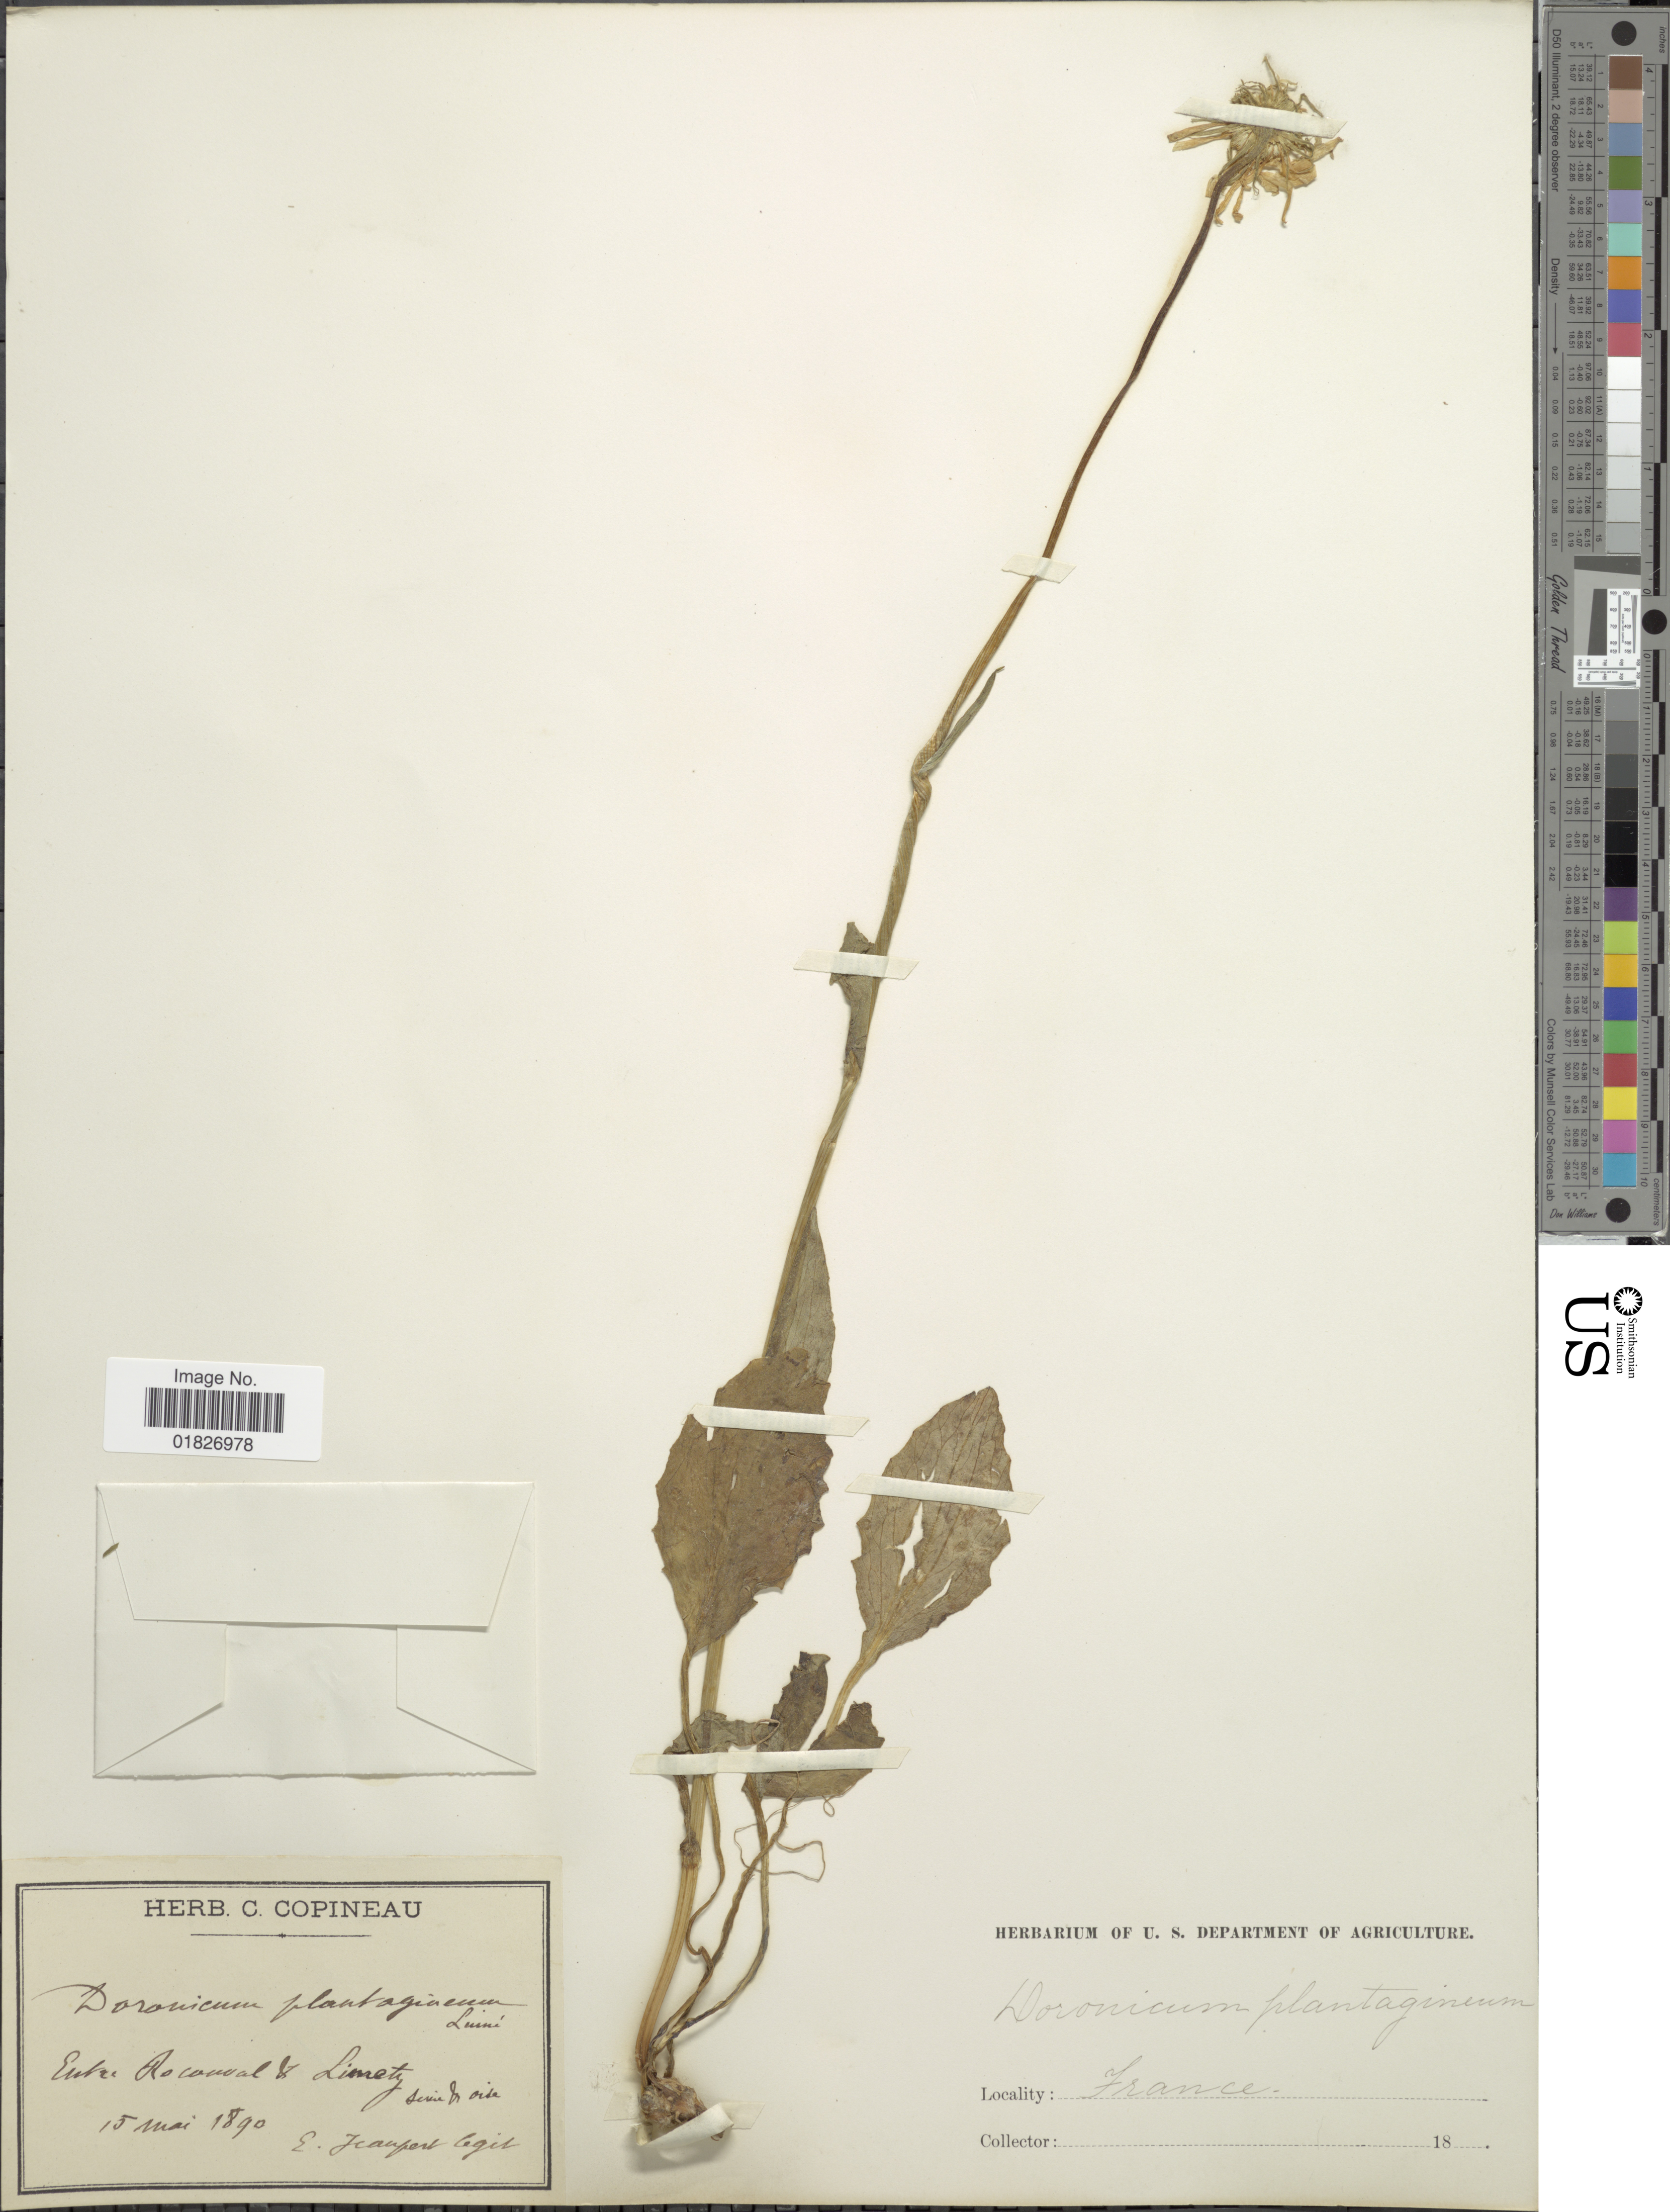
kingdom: Plantae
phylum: Tracheophyta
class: Magnoliopsida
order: Asterales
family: Asteraceae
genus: Doronicum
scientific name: Doronicum plantagineum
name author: L.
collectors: E. Jeanpert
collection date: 1890-05-15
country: France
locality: Entre Roconval & Limetz [interpreted]